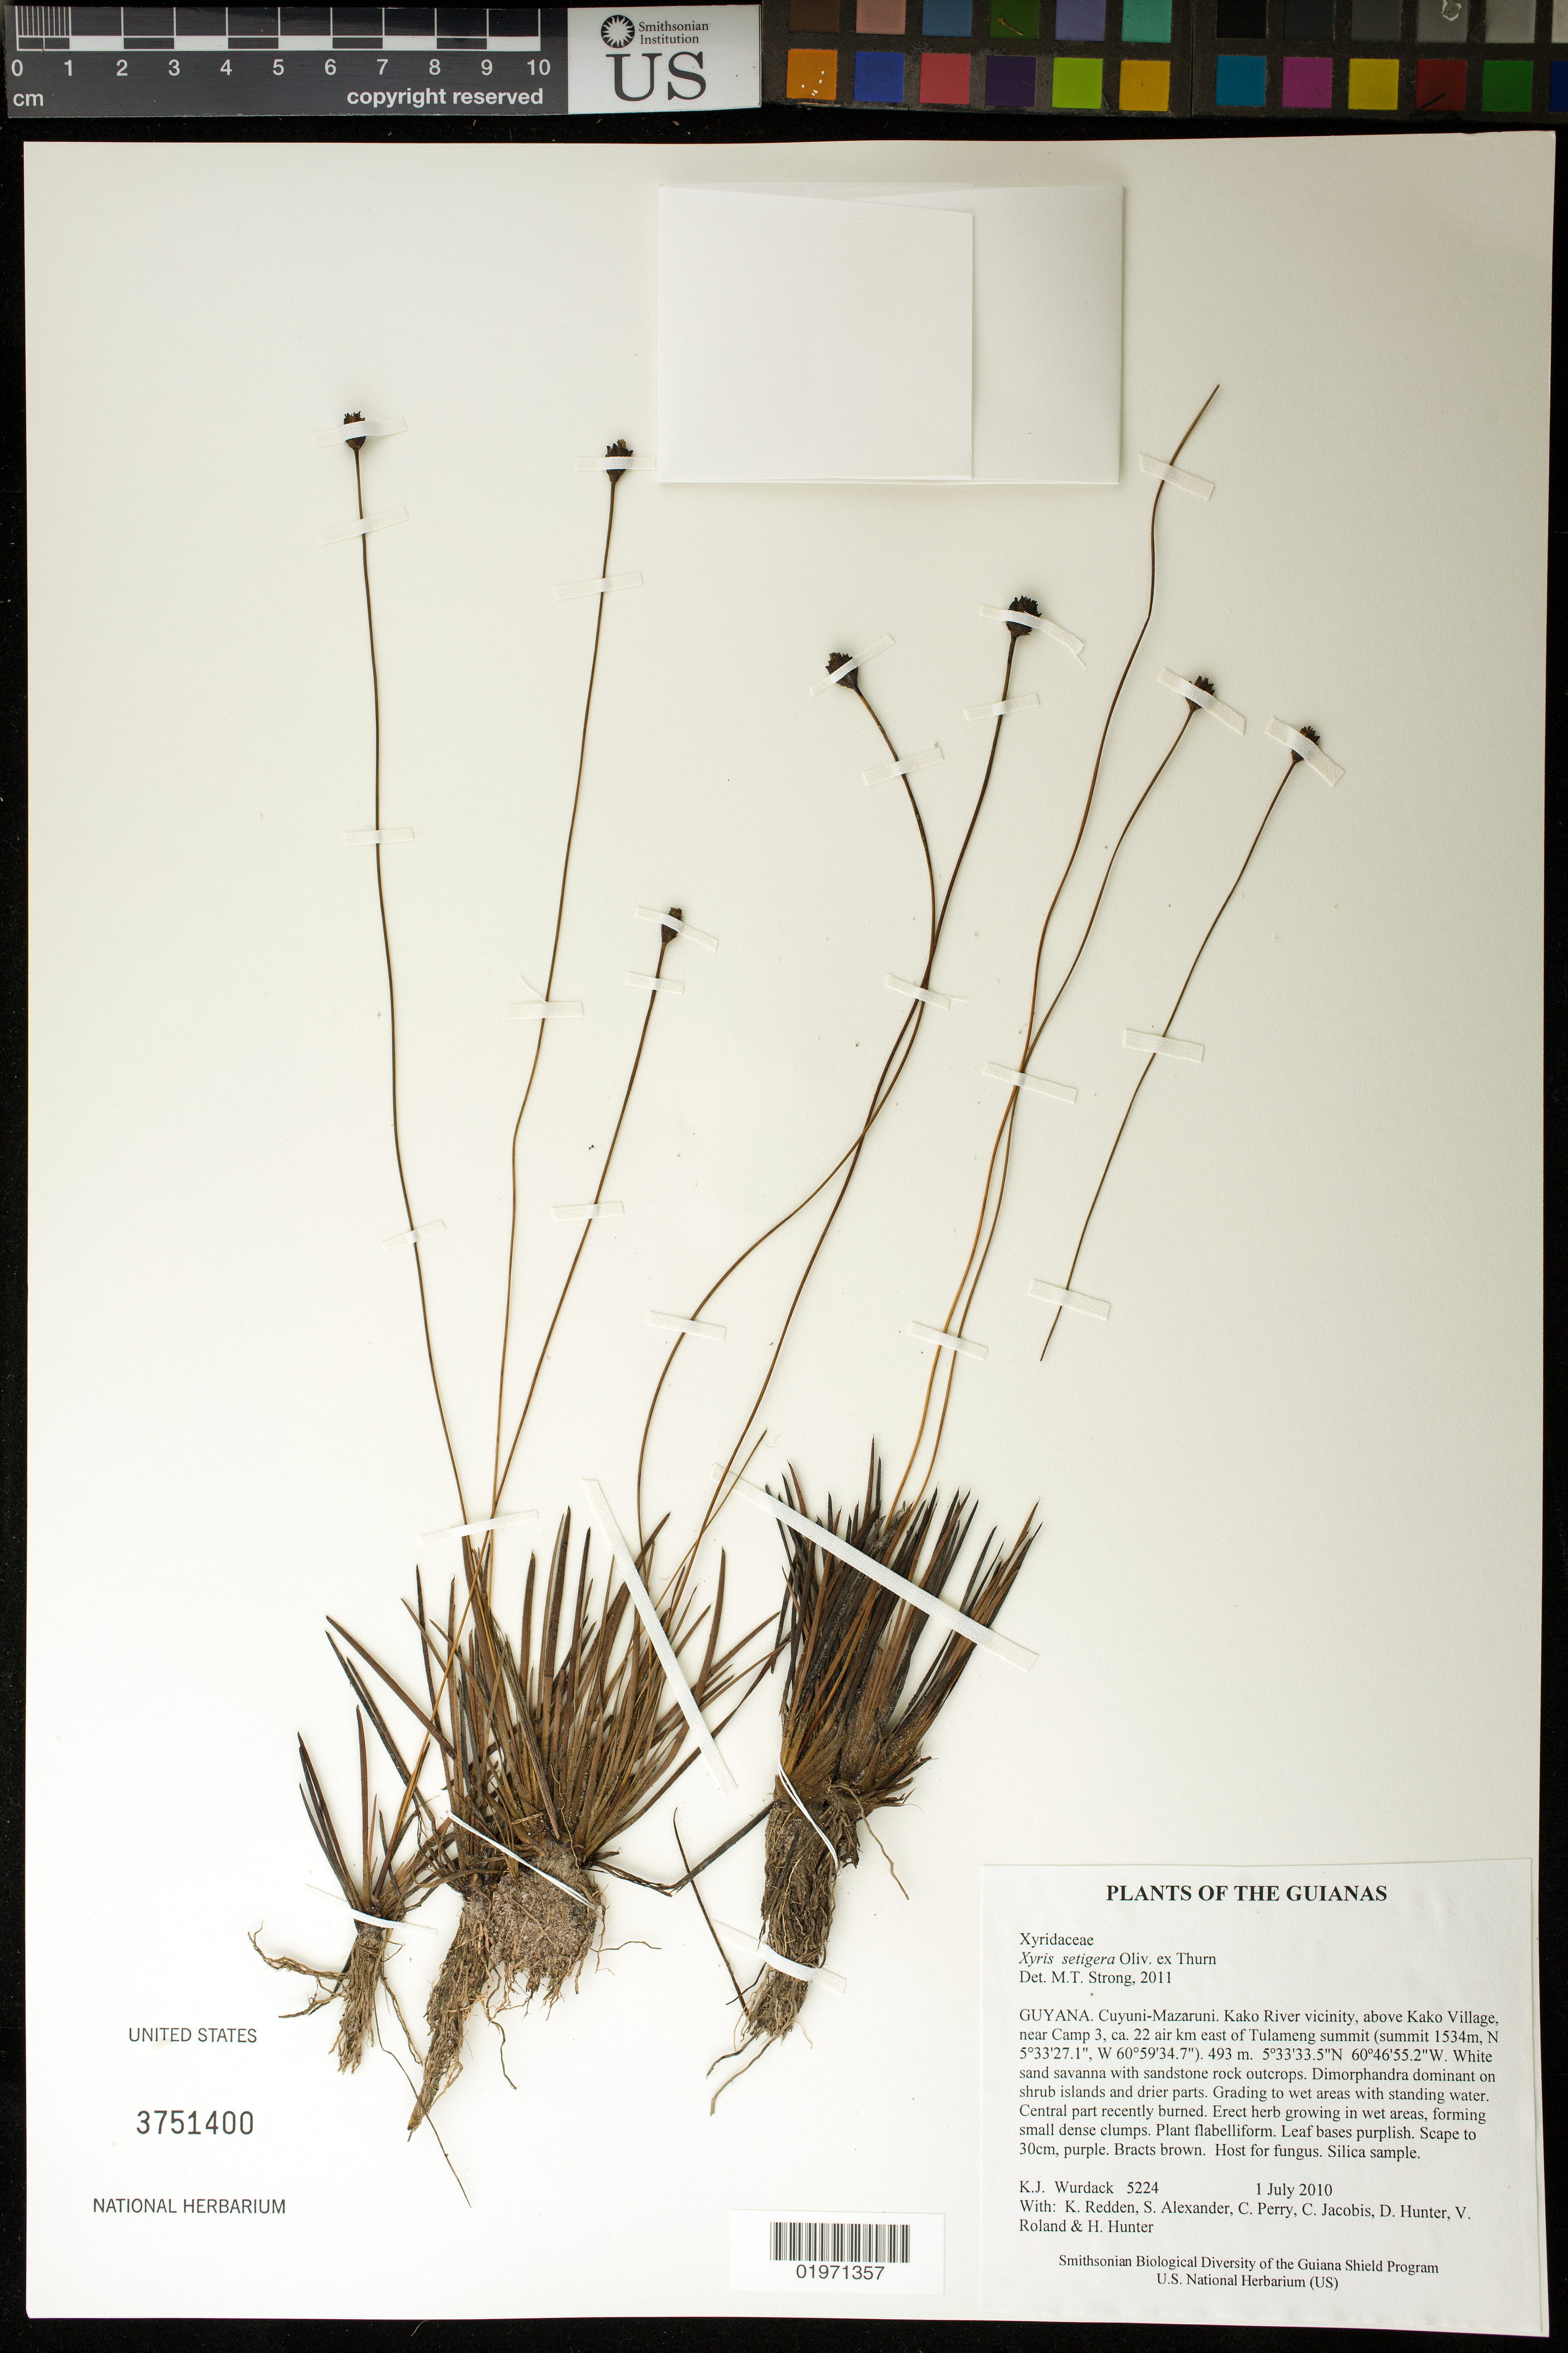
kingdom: Plantae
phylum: Tracheophyta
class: Liliopsida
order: Poales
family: Xyridaceae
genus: Xyris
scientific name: Xyris setigera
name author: Oliv.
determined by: Strong, M. T., (US), Smithsonian Institution - National Museum of Natural History (UNITED STATES)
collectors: K. Wurdack, K. M. Redden, S. N. Alexander, C. Perry, C. Jacobis, D. Hunter, V. Roland & H. Hunter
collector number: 5224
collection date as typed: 1 July 2010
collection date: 2010-07-01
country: Guyana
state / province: Cuyuni-Mazaruni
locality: Kako River vicinity, above Kako Village, near Camp 3, ca. 22 air km east of Tulameng summit (summit 1534m, N 5°33'27.1", W 60°59'34.7")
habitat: White sand savanna with sandstone rock outcrops. Dimorphandra dominant on shrub islands and drier parts. Grading to wet areas with standing water. Central part recently burned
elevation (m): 493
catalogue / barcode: US 3751400